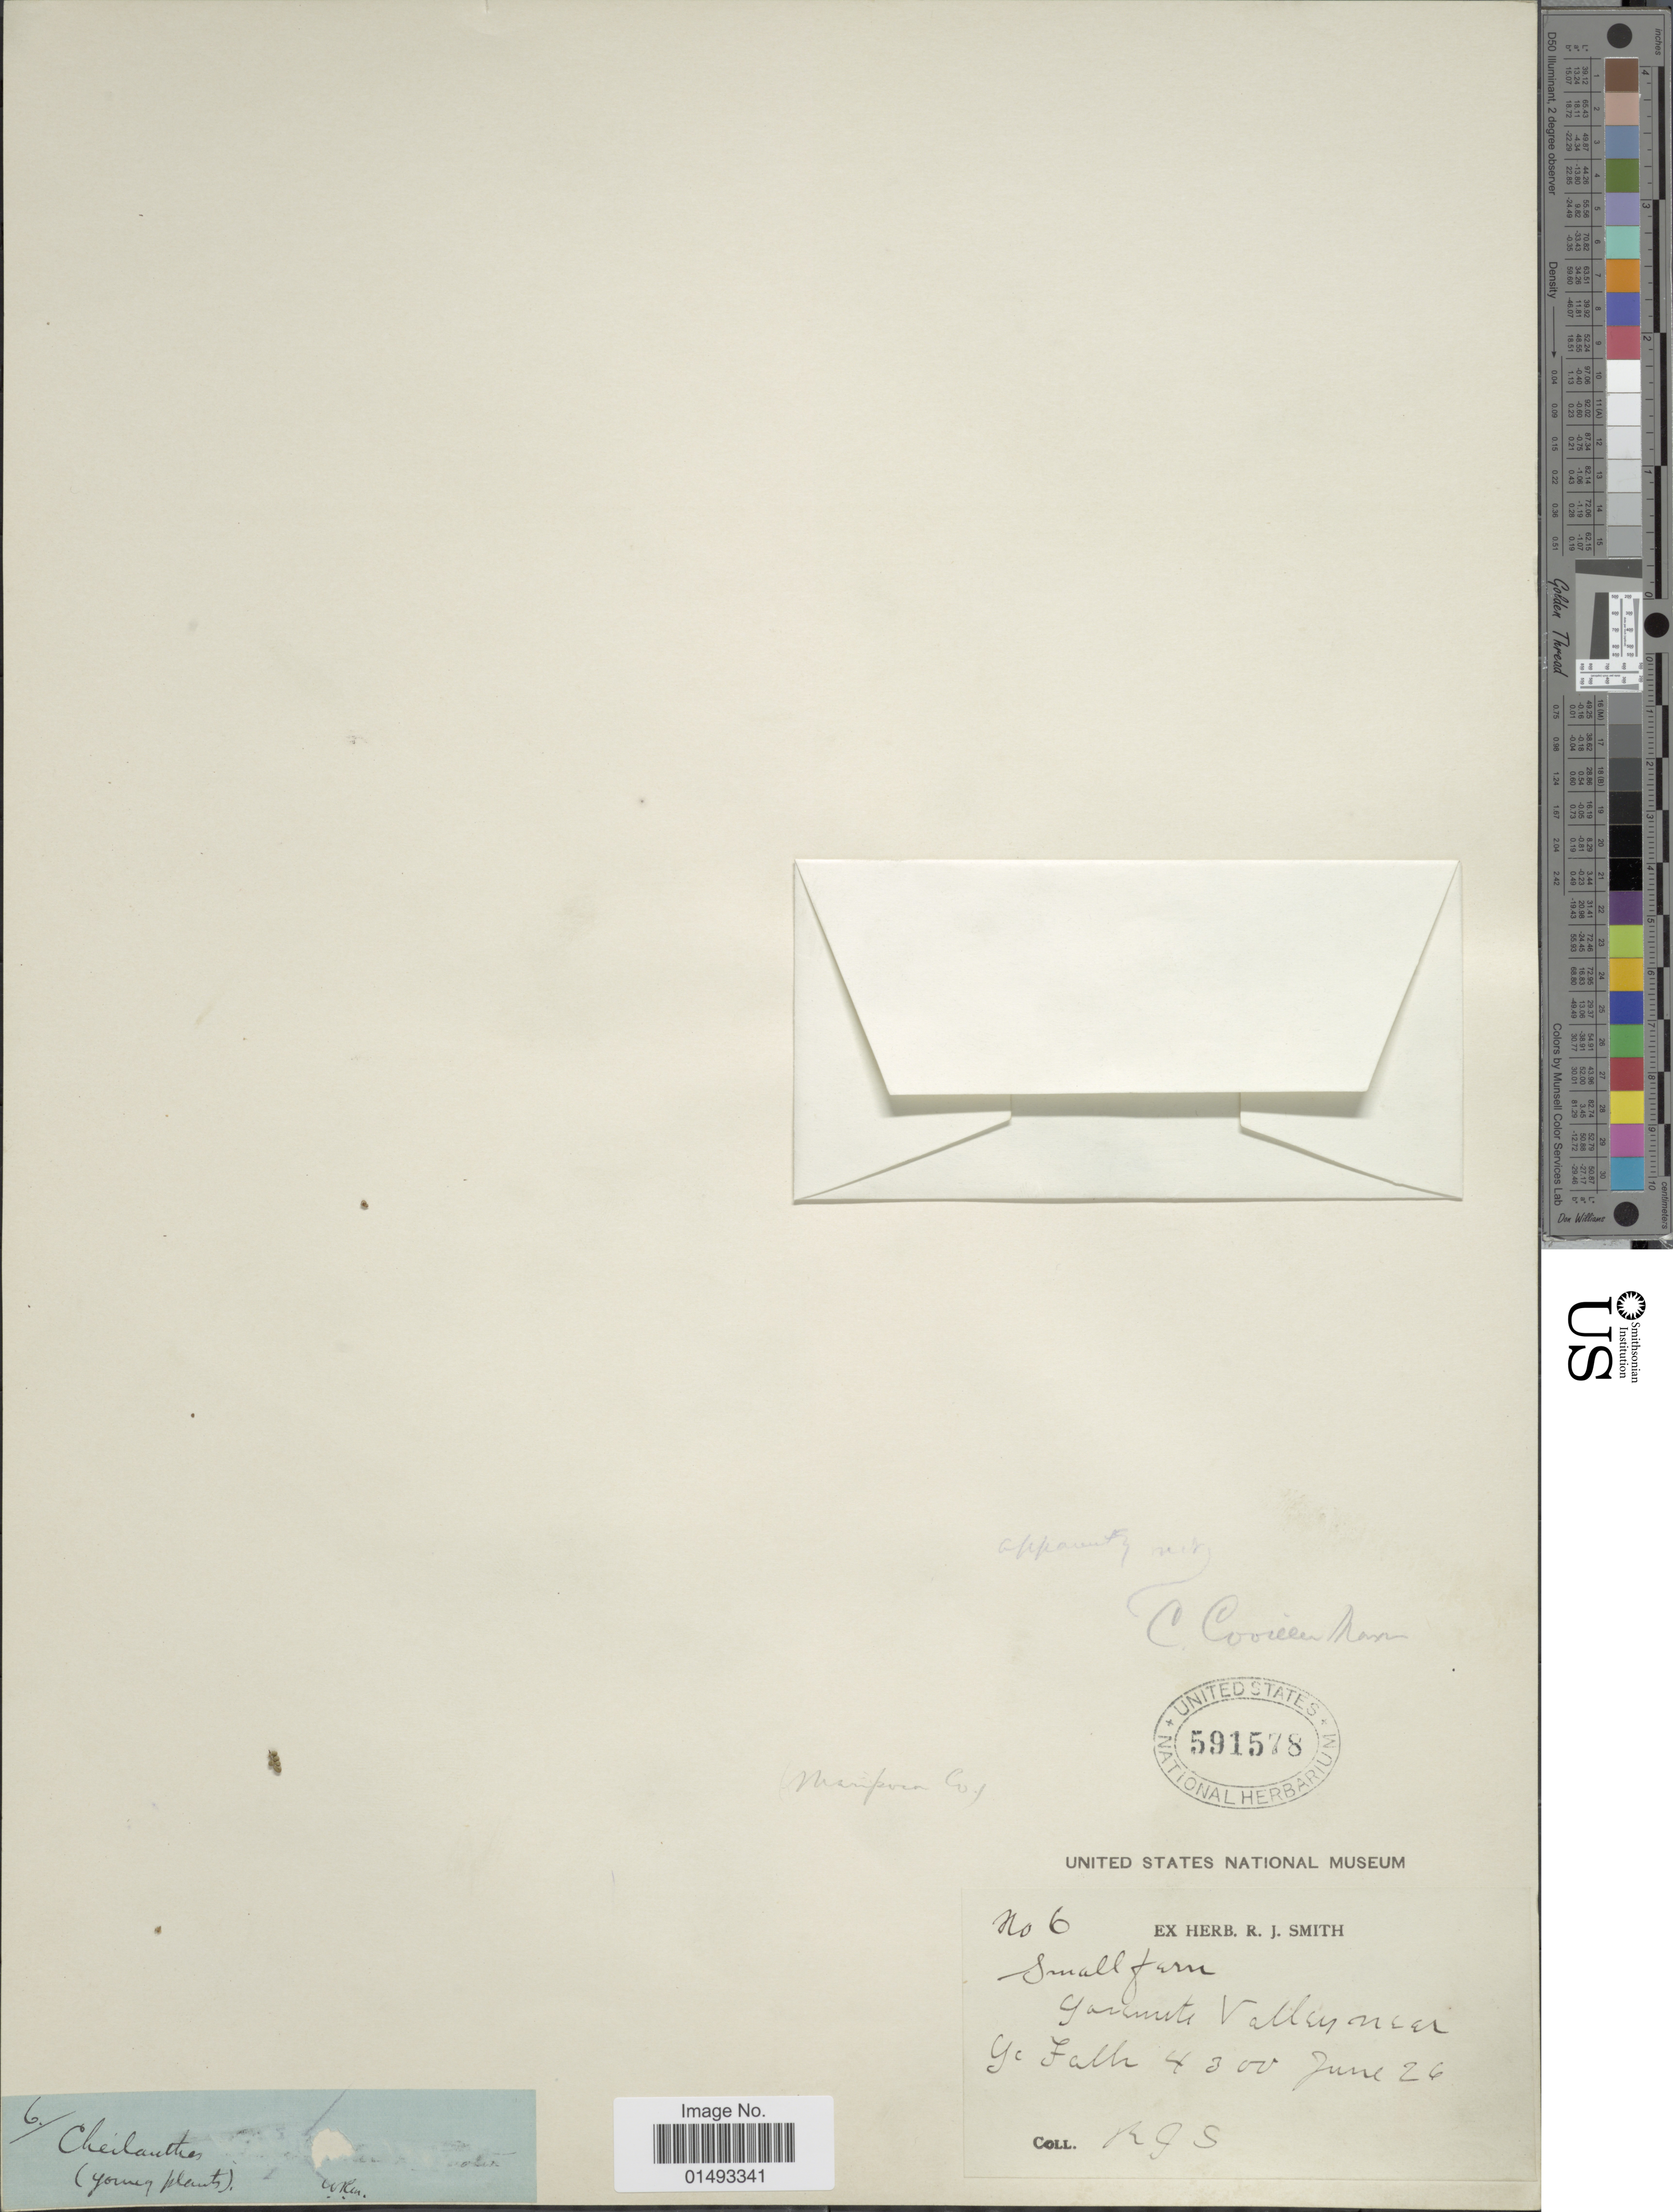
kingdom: Plantae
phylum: Tracheophyta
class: Polypodiopsida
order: Polypodiales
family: Pteridaceae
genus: Myriopteris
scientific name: Myriopteris intertexta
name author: (Maxon) Grusz & Windham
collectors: R. J. Smith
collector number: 6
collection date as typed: Transcribed d/m/y: /6/26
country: United States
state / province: California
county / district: Mariposa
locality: Small farm Yosemite Valley near the Falls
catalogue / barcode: US 591578